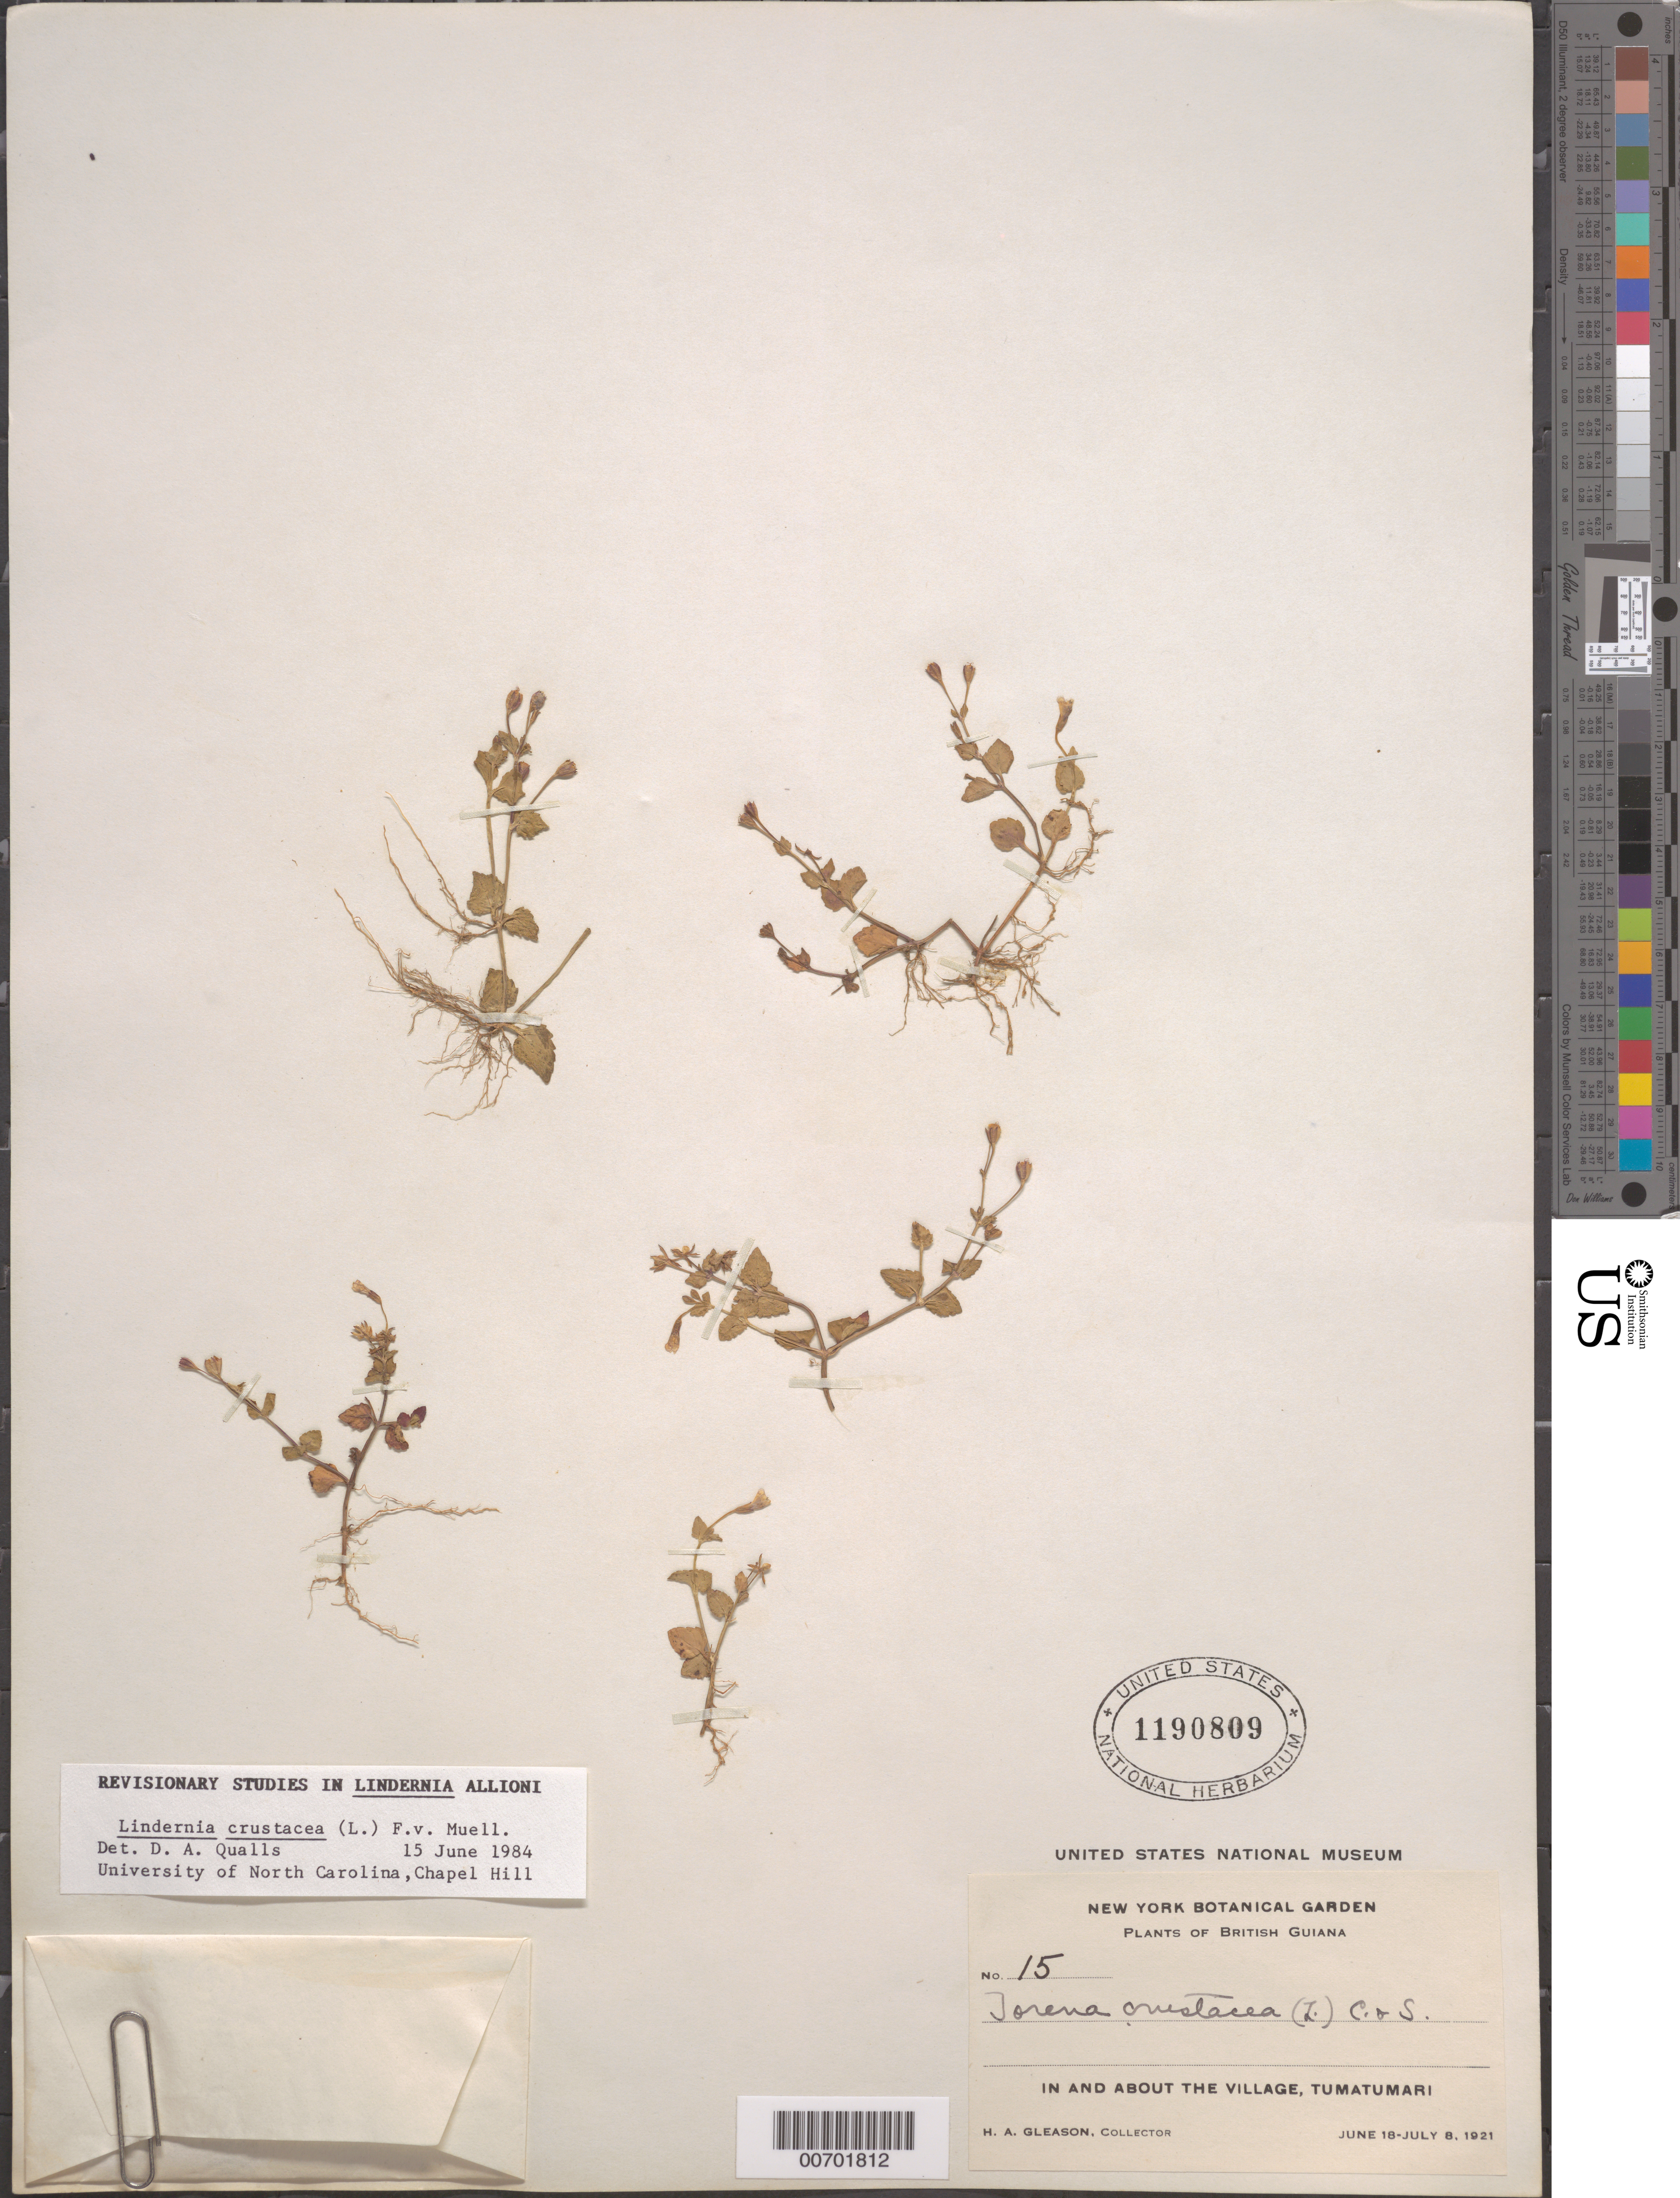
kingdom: Plantae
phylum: Tracheophyta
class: Magnoliopsida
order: Lamiales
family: Linderniaceae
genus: Lindernia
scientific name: Lindernia crustacea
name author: (L.) F. Muell.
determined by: Qualls, D. A.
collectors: H. A. Gleason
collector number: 15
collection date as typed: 18-Jun-21 to 8-Jul-21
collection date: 1921-06-18/1921-07-08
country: Guyana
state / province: Potaro-Siparuni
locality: Tumatumari Village, Potaro R.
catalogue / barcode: US 1190809